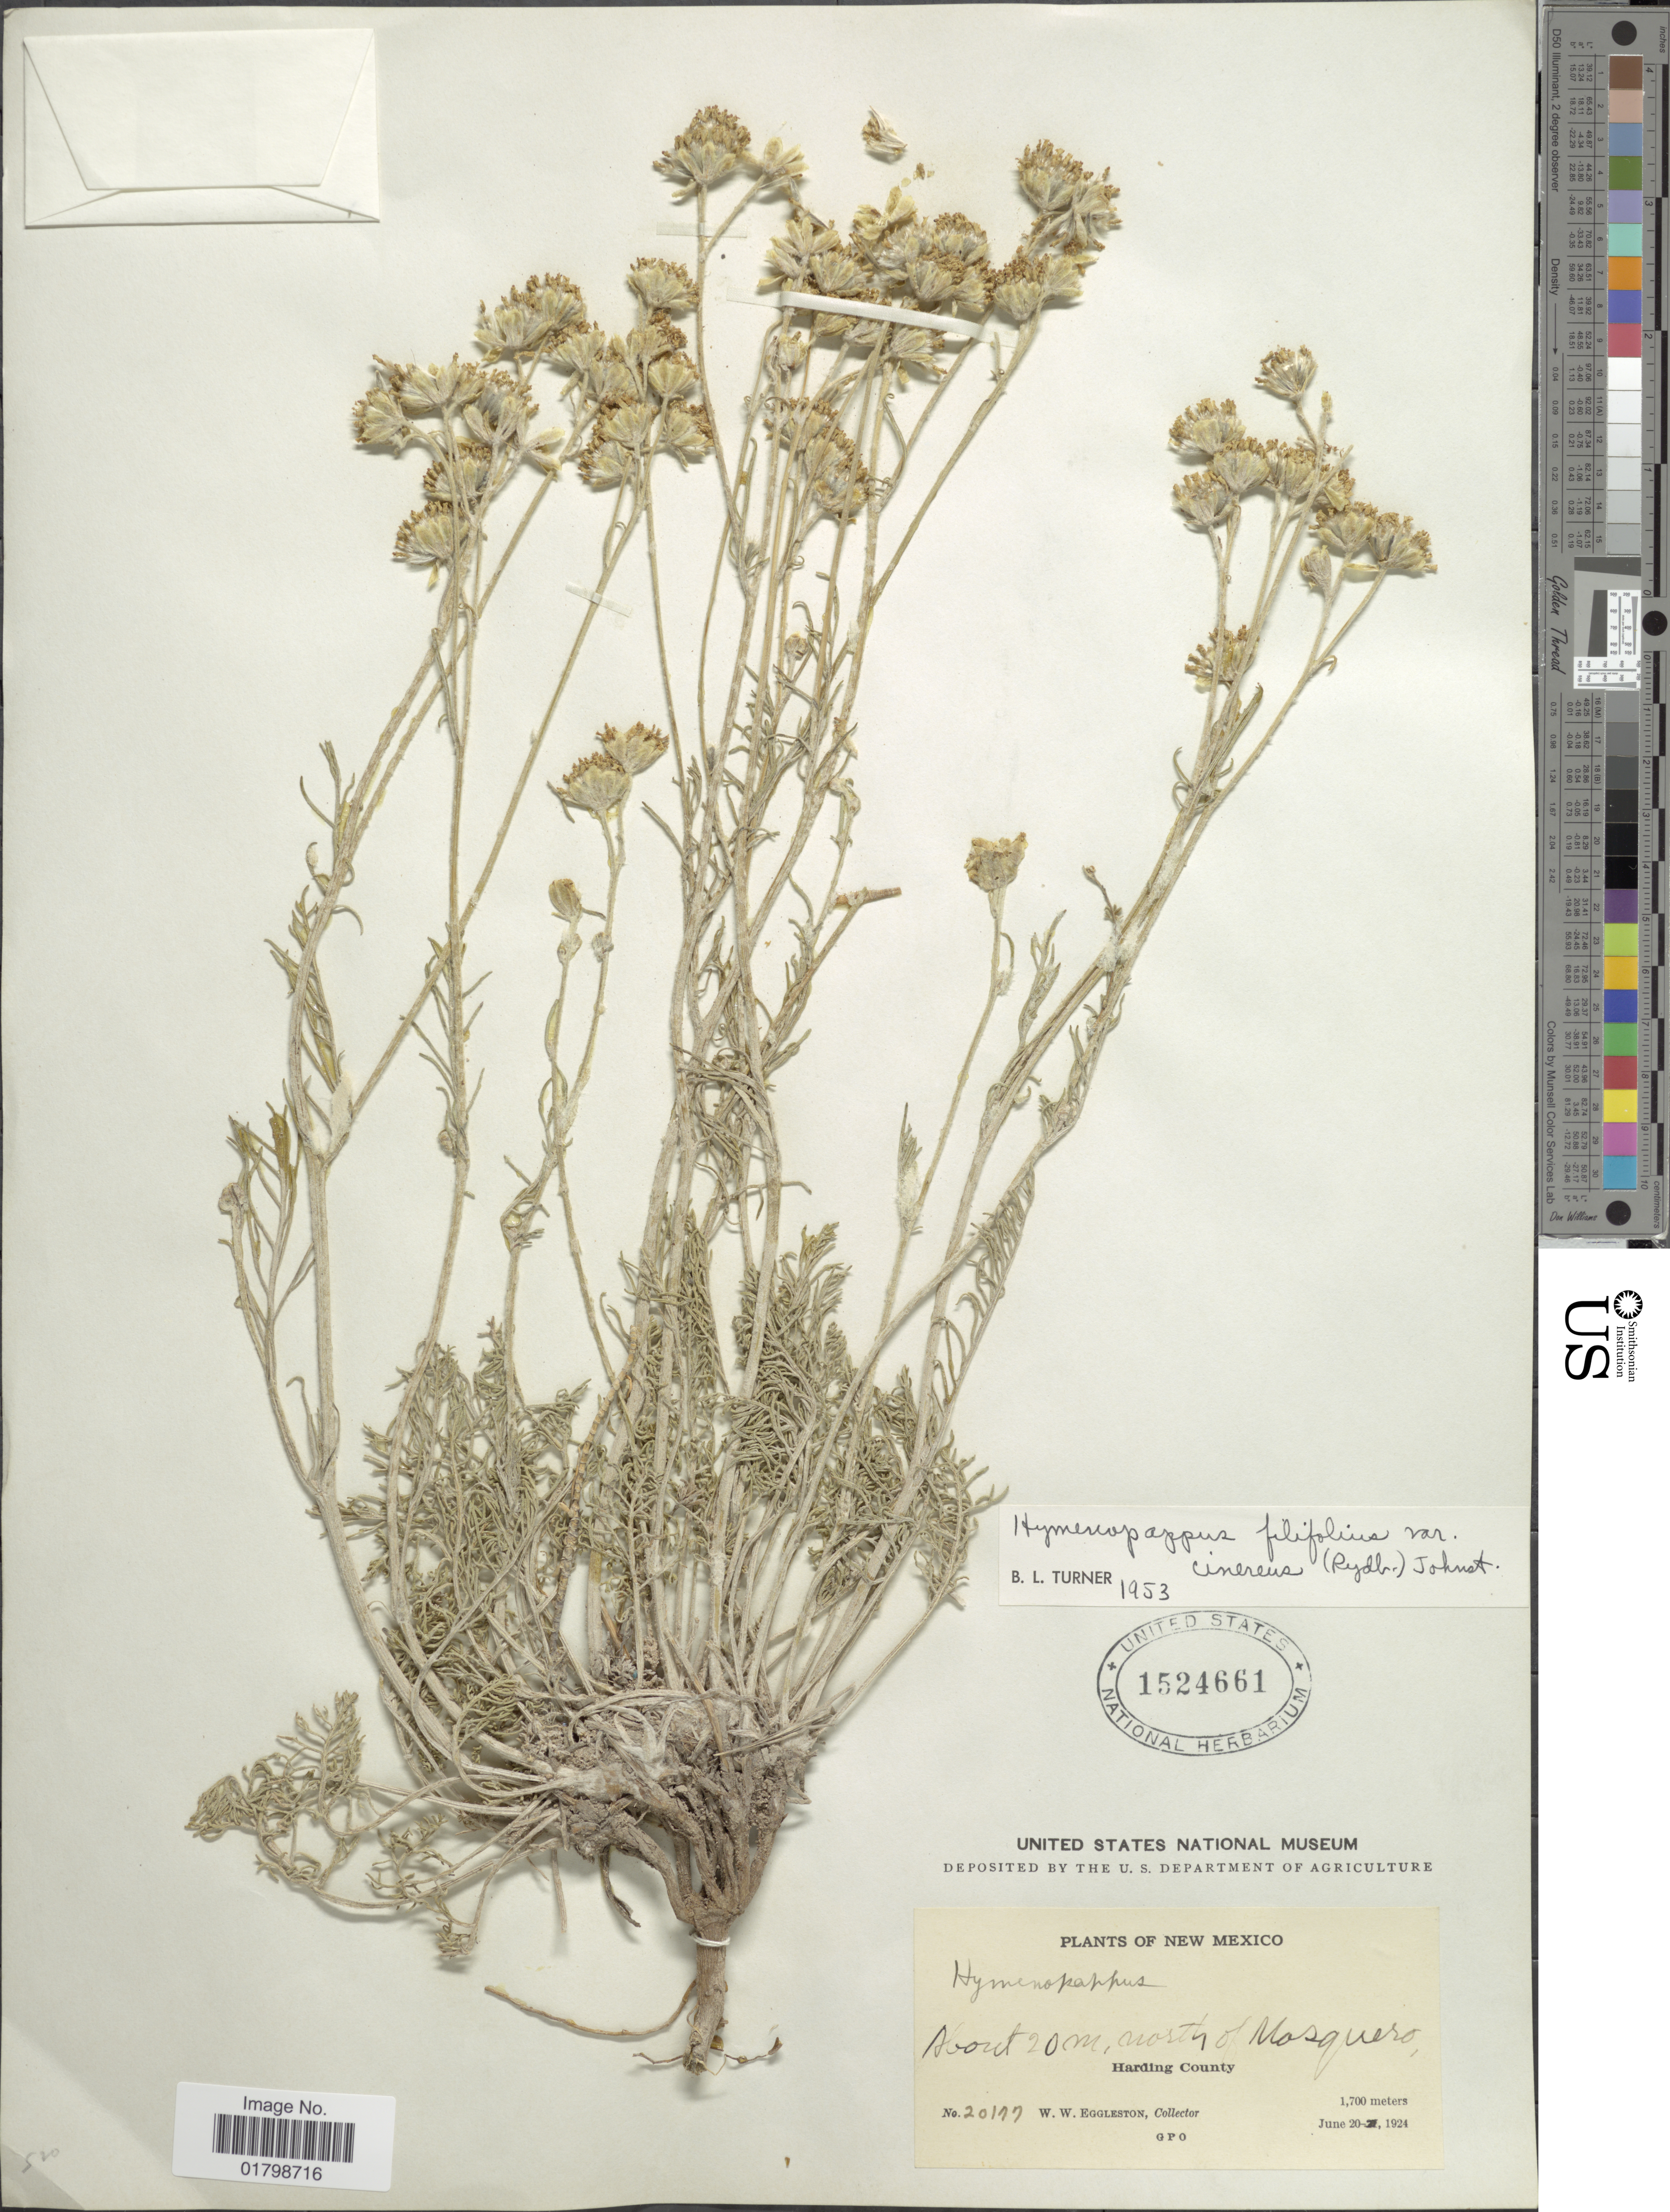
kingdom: Plantae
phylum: Tracheophyta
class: Magnoliopsida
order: Asterales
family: Asteraceae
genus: Hymenopappus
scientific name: Hymenopappus filifolius var. cinereus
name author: (Rydb.) I.M. Johnst.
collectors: W. W. Eggleston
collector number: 20177*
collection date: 1924-06-20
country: United States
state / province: New Mexico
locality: North of Mosquero, Harding County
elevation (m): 1700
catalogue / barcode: US 1524661